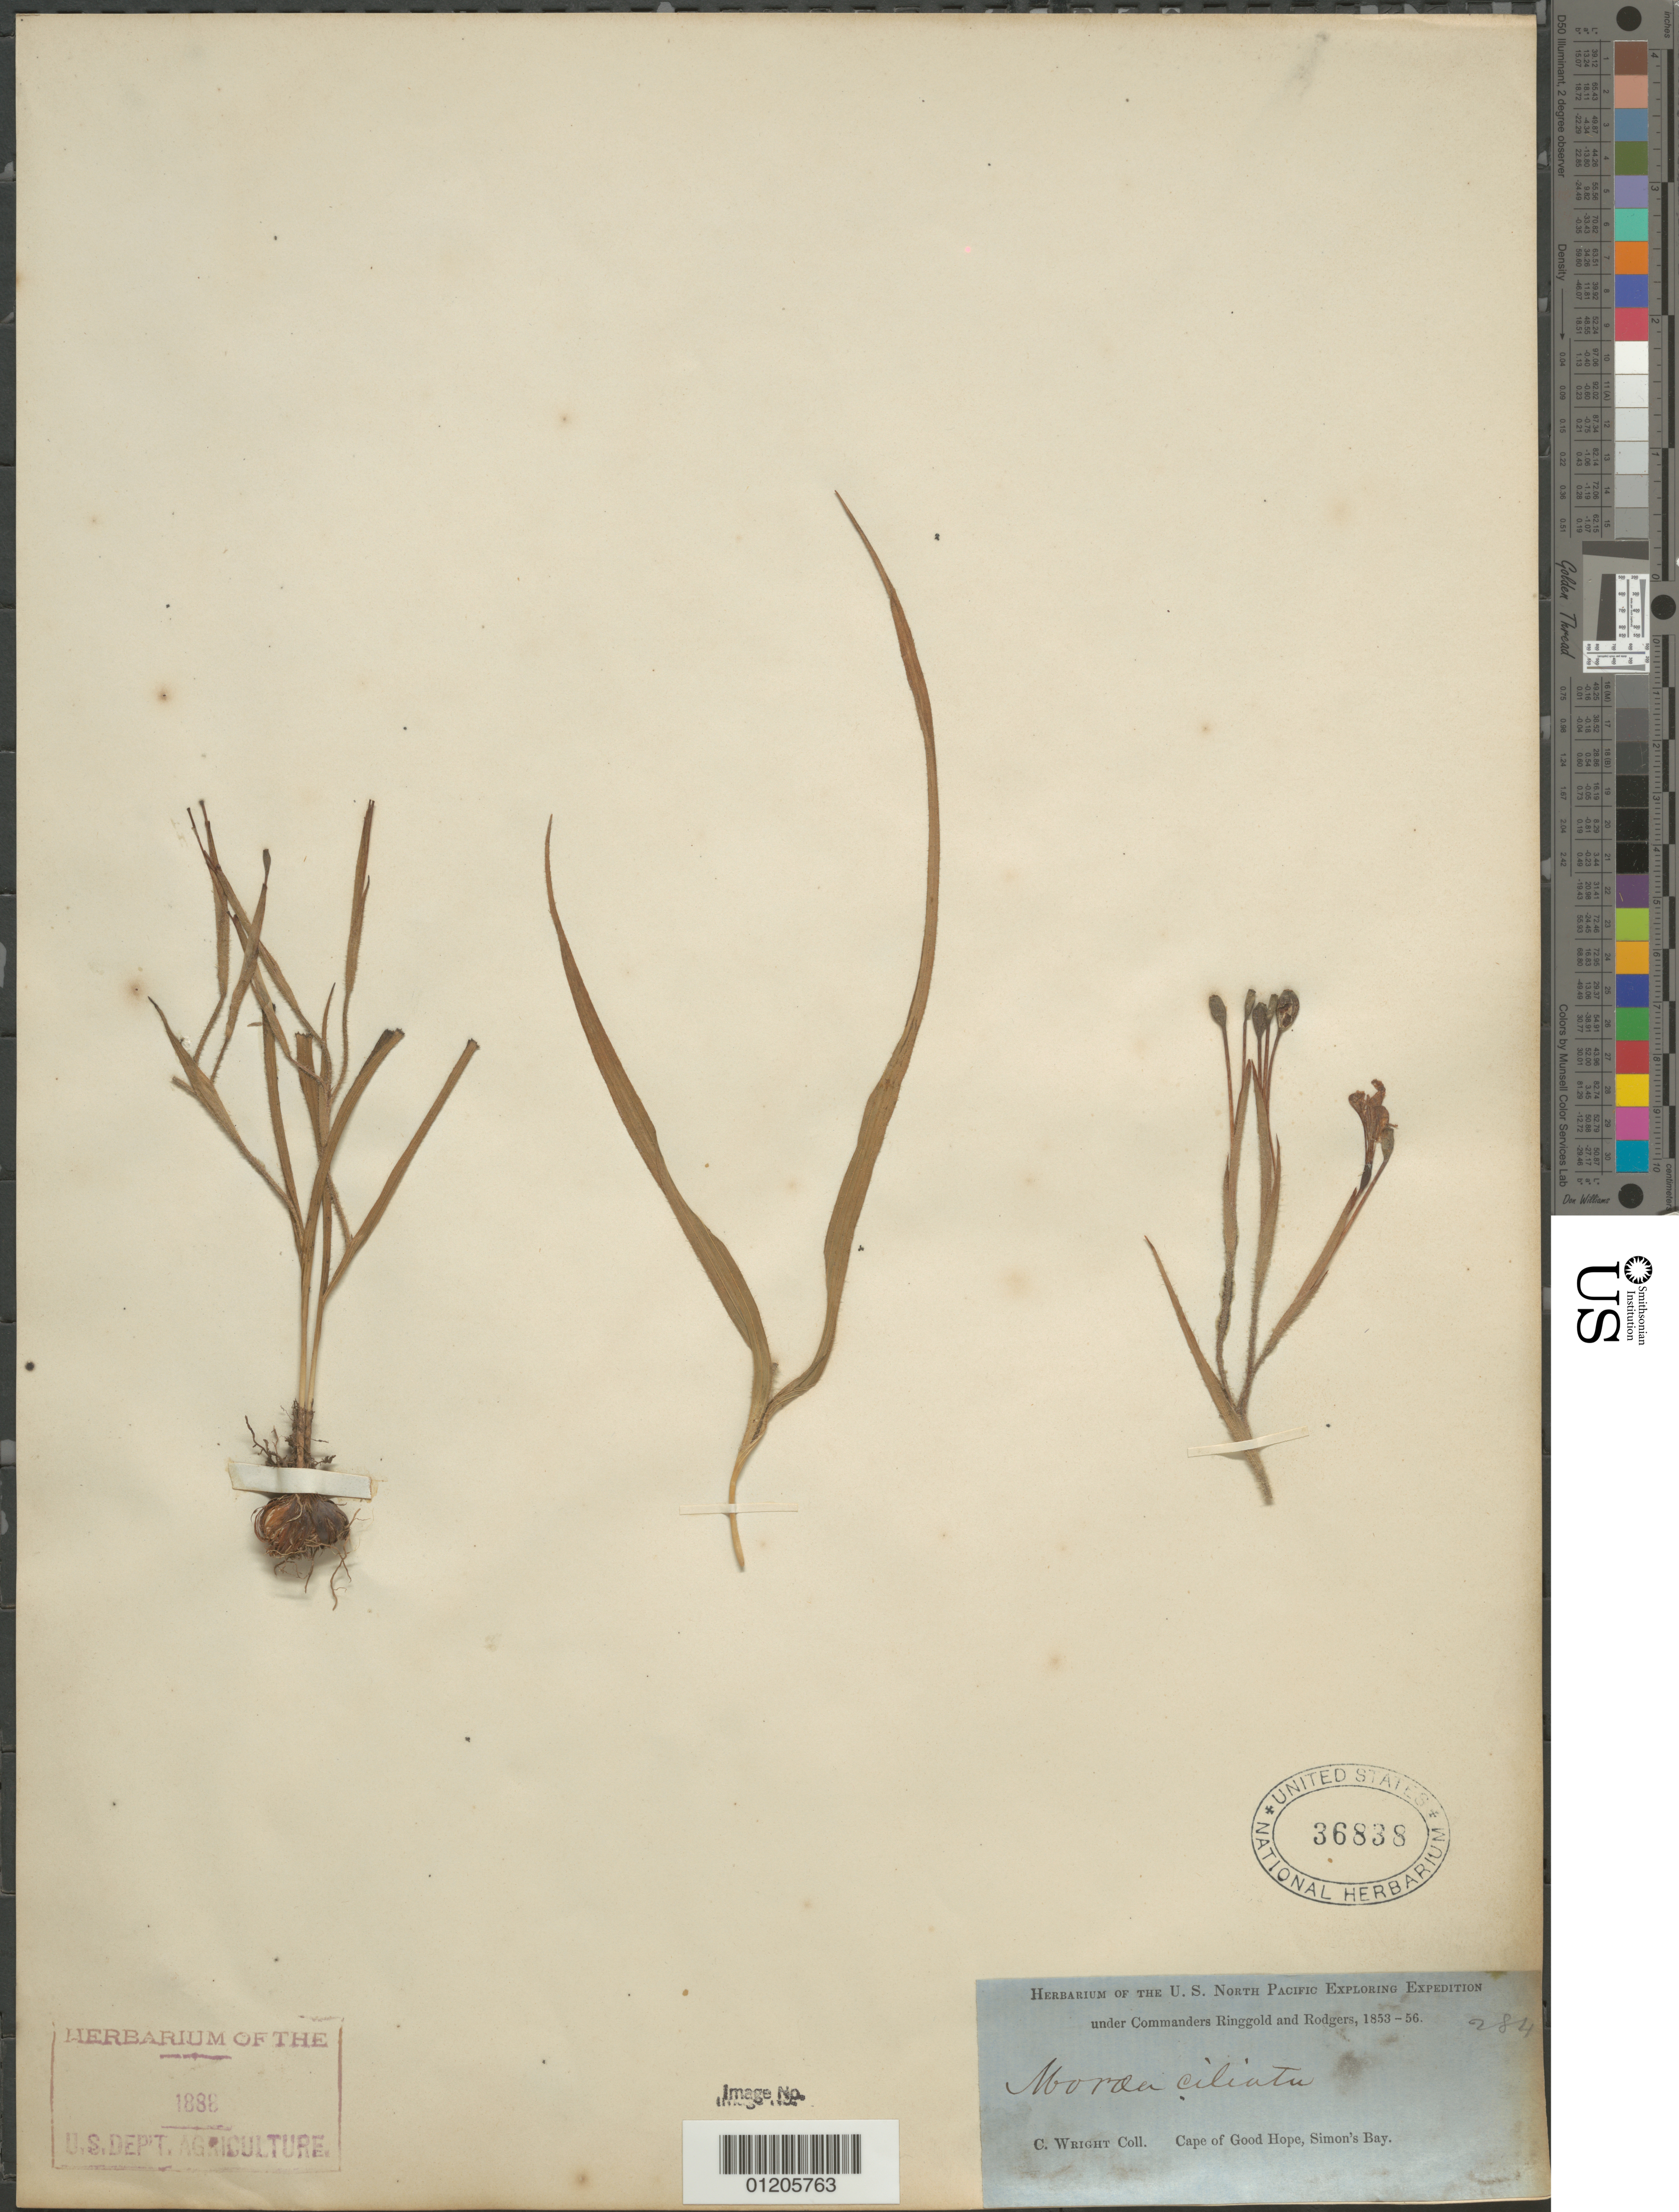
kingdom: Plantae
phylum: Tracheophyta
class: Liliopsida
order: Asparagales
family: Iridaceae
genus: Moraea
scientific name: Moraea ciliata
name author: Ker Gawl.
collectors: C. Wright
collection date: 1853/1856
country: South Africa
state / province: Western Cape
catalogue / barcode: US 36838